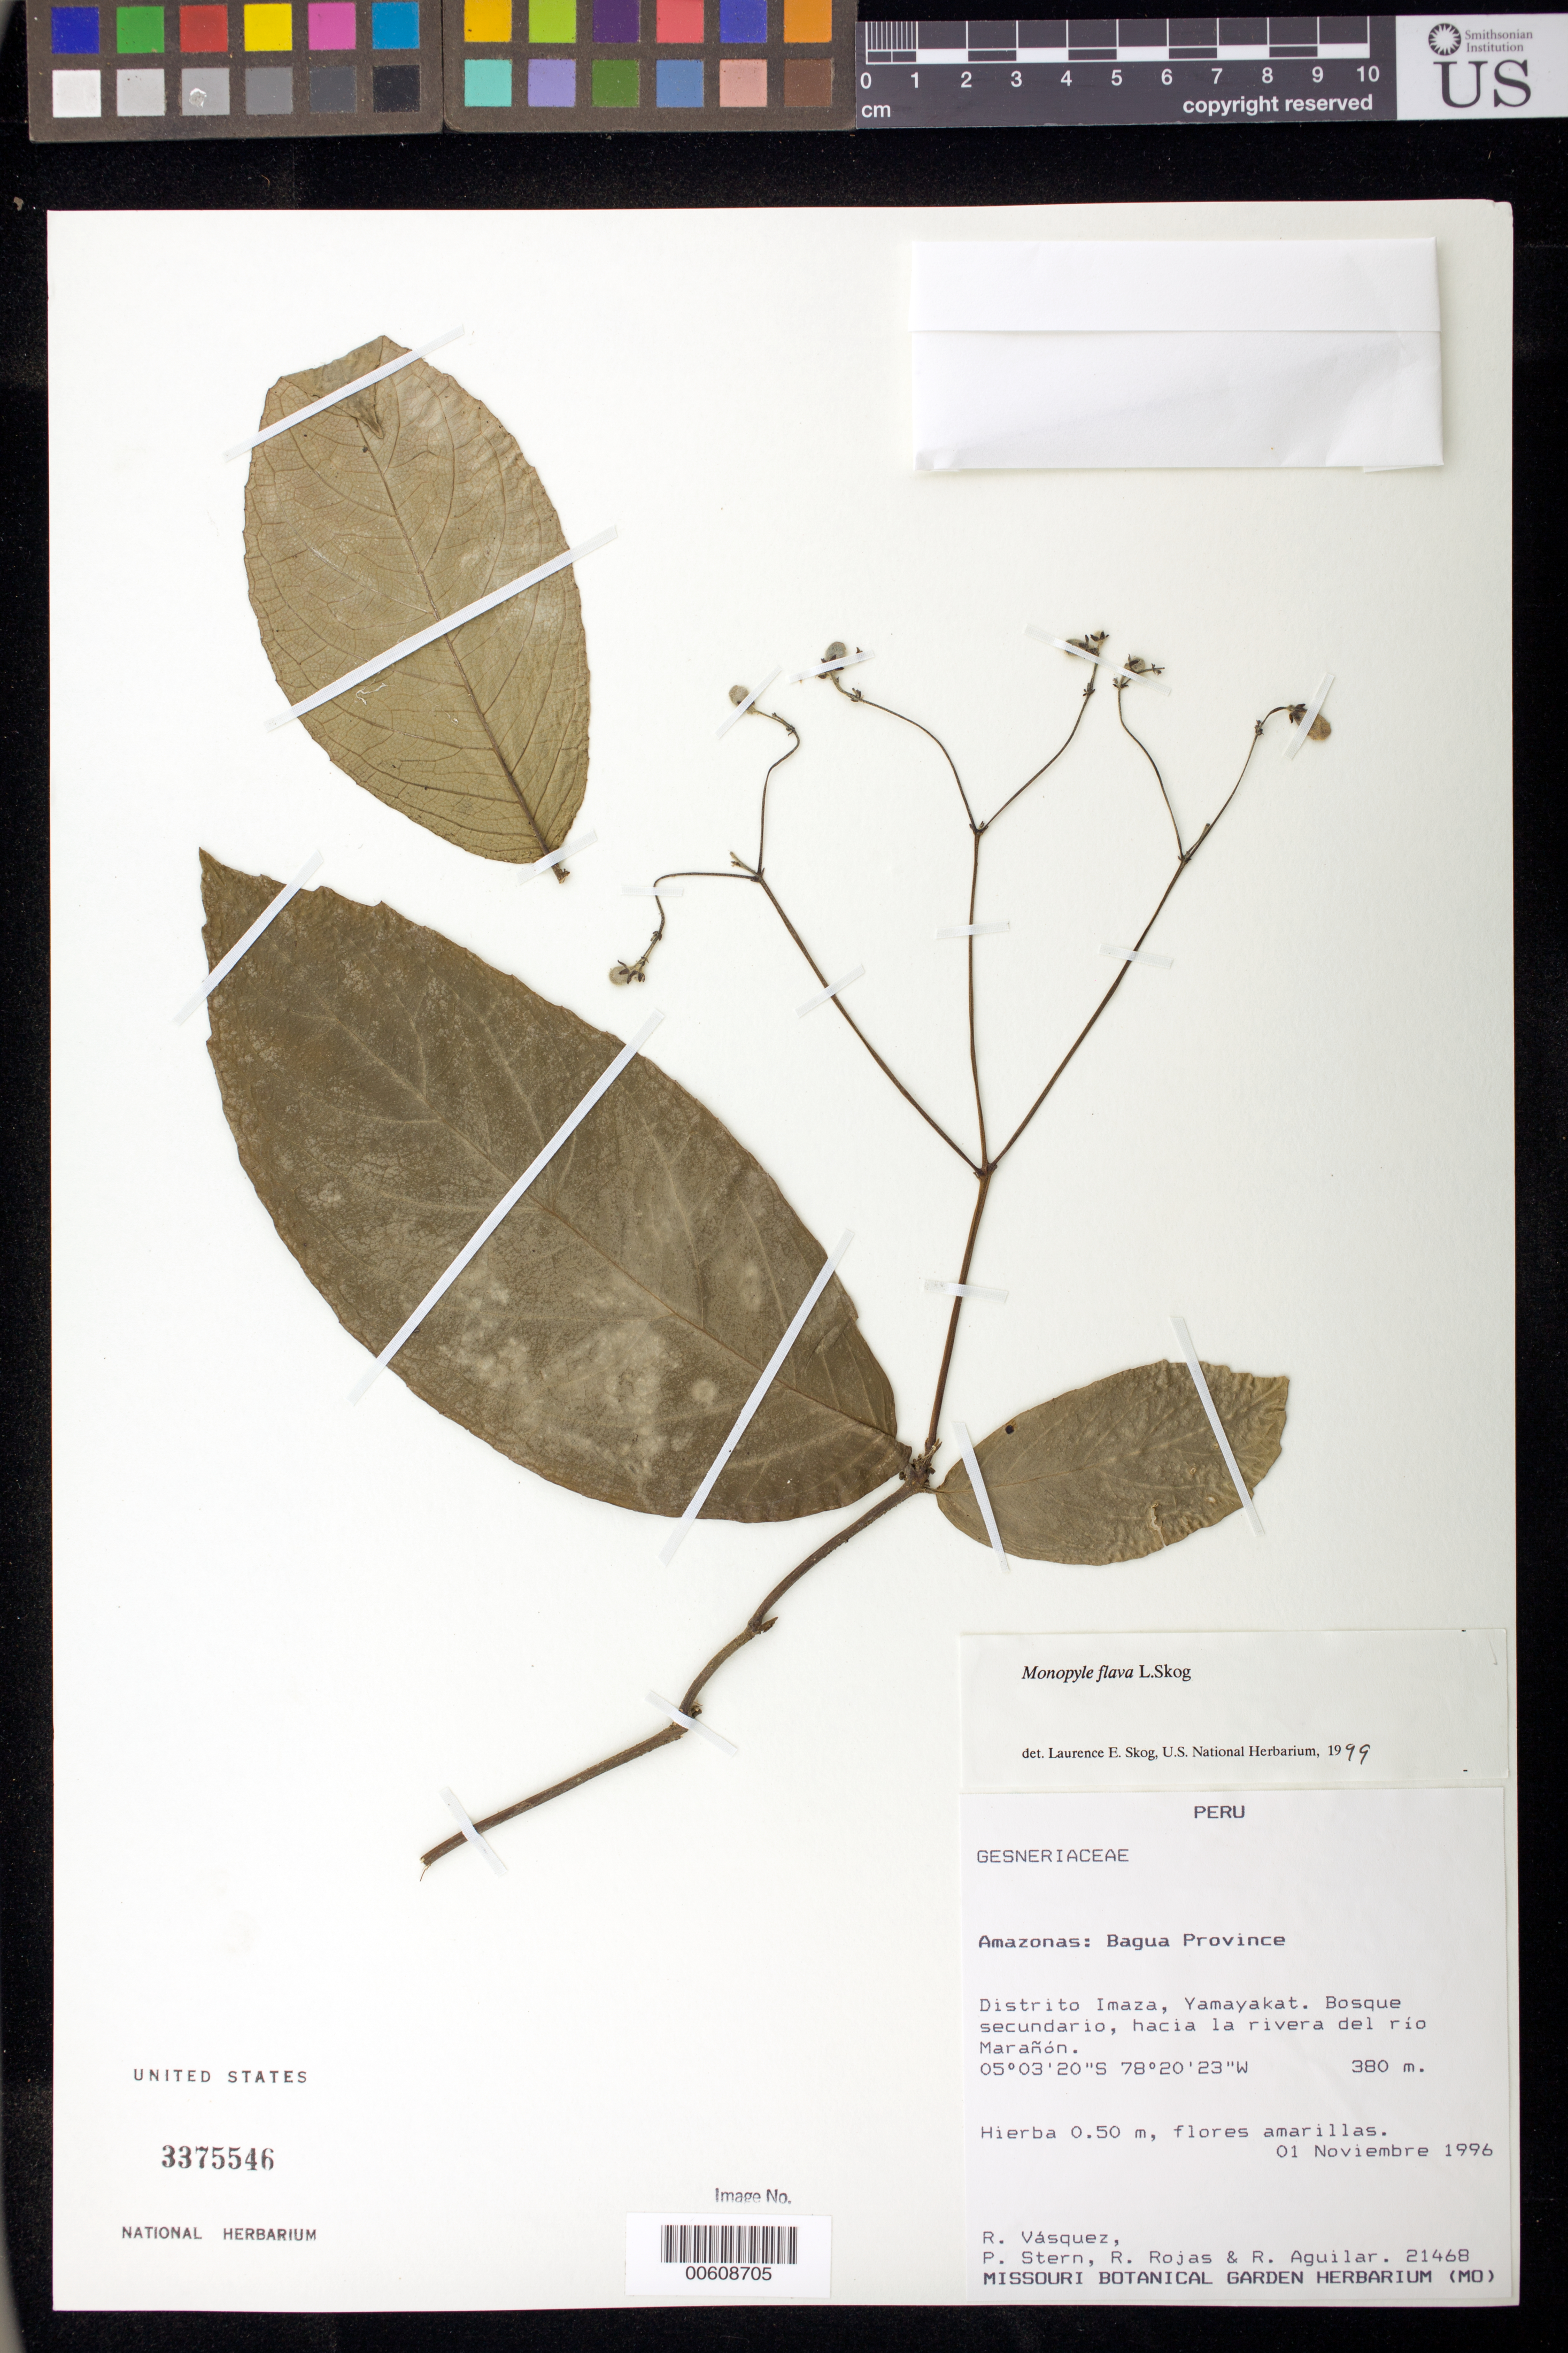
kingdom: Plantae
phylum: Tracheophyta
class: Magnoliopsida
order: Lamiales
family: Gesneriaceae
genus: Monopyle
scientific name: Monopyle flava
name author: L.E. Skog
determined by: Skog, Laurence E.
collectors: R. Vásquez, P. Stern, R. Rojas & R. Aguilar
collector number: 21468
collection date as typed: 01 Nov 1996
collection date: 1996-11-01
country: Peru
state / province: Amazonas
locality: Prov. Bagua, Dtto. Imaza; Yamayakat, hacia la rivera del río Marañón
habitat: Bosque secundario hacia la rivera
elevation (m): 380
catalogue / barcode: US 3375546